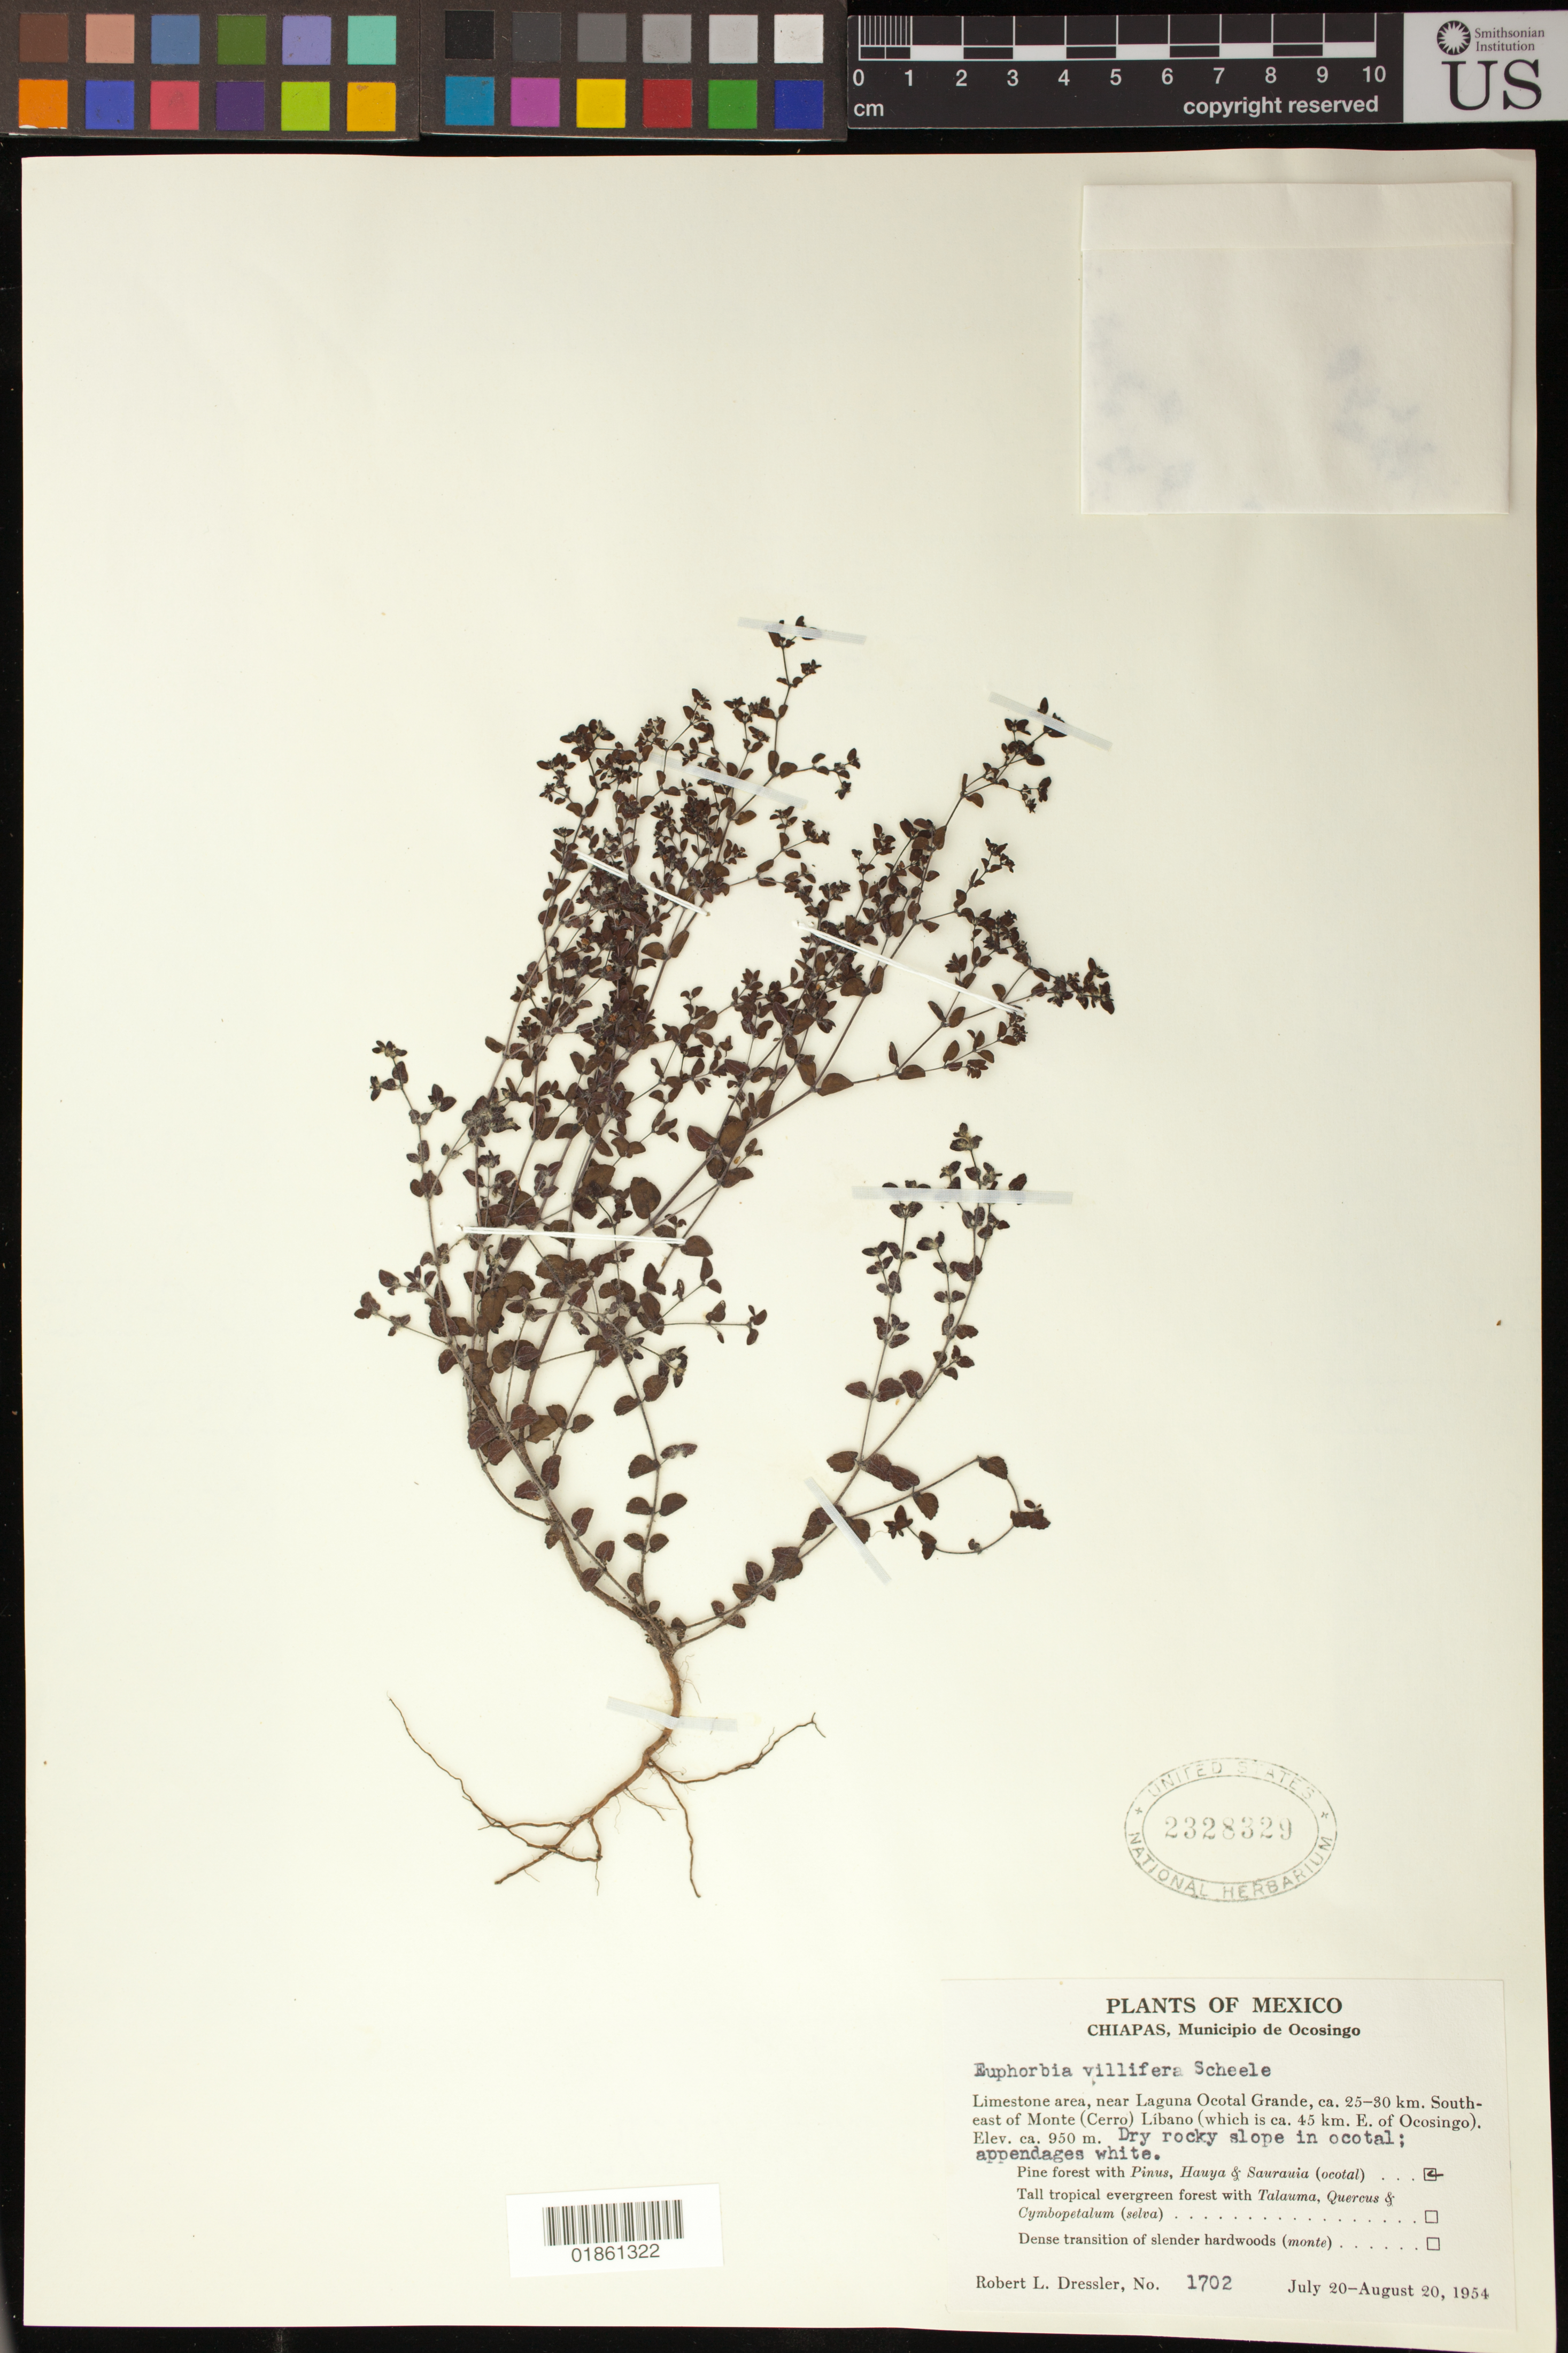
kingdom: Plantae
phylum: Tracheophyta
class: Magnoliopsida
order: Malpighiales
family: Euphorbiaceae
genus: Euphorbia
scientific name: Euphorbia villifera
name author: Scheele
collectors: R. Dressler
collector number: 1702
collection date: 1954-07-20/1954-08-20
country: Mexico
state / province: Chiapas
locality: Municipio de Ocosingo.; Limestone area, near Laguna Ocotal Grande, ca. 25-30km. Southeast of Monte (Cerro) Libano (which is ca. 45 km. E. of Ocosingo) Dry rocky slope in ocotal.; Pine forest with Pinus Hauya & Saurauia (ocotal)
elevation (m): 950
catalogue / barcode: US 2328329